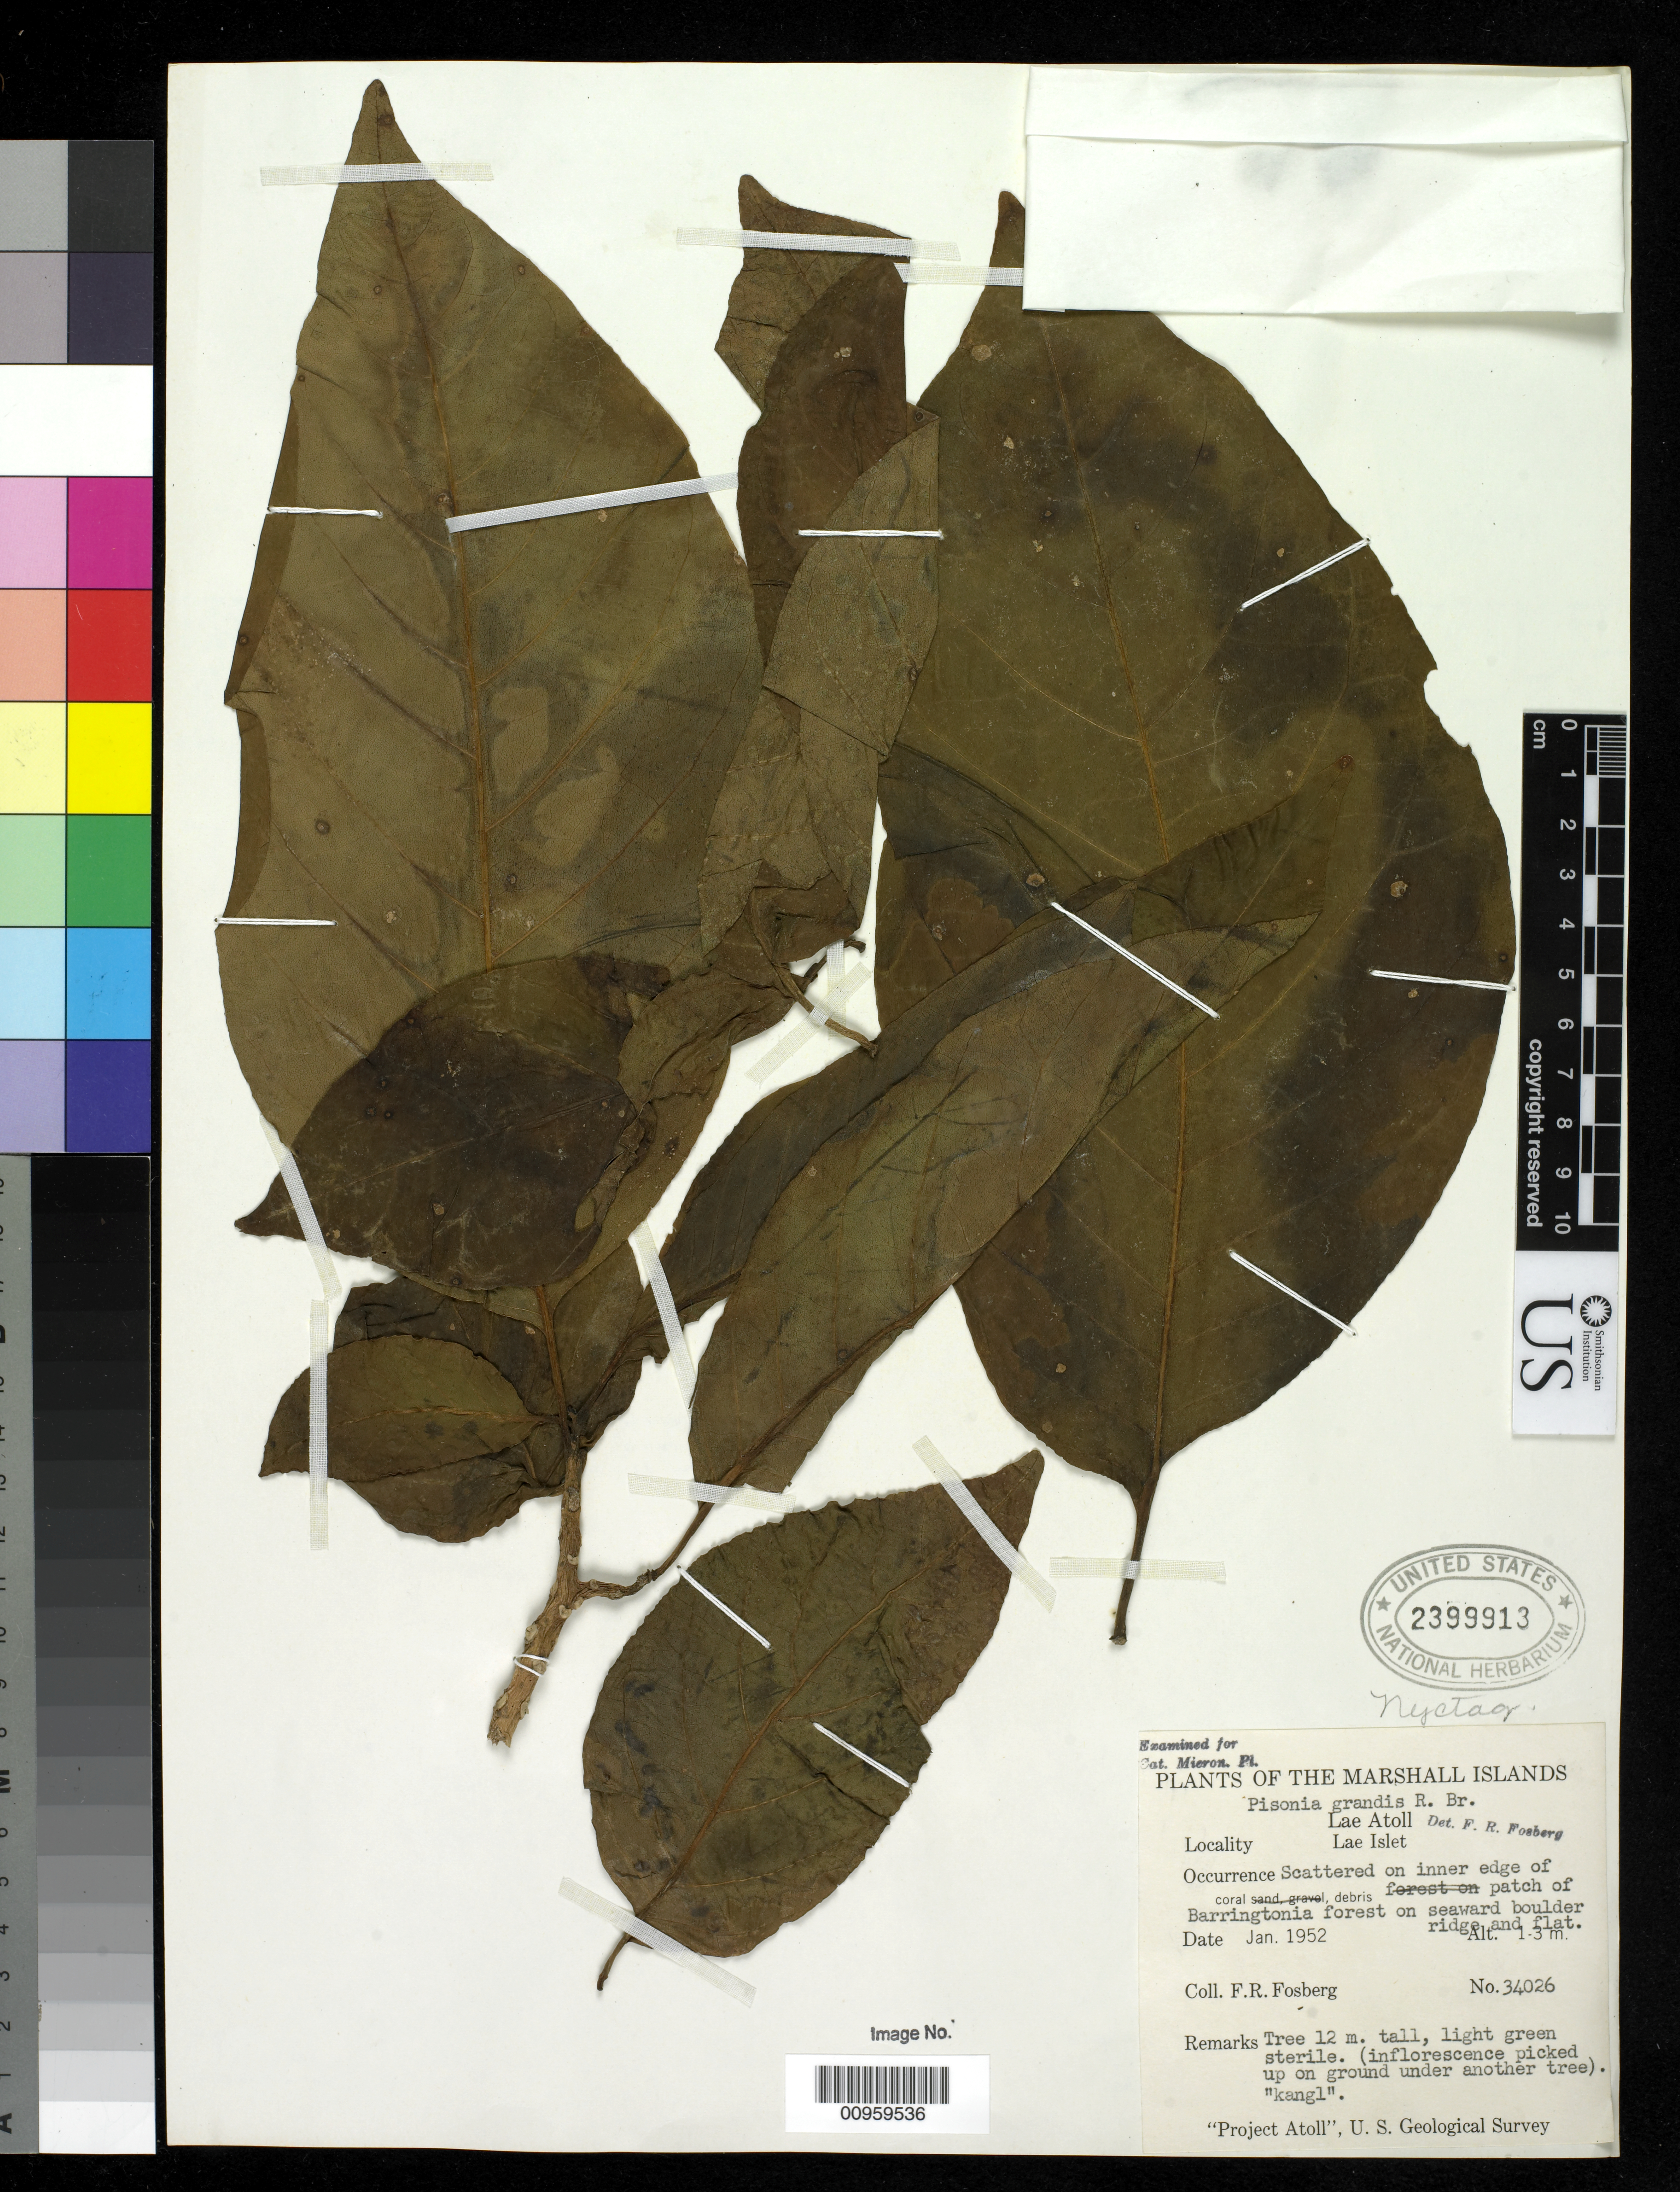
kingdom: Plantae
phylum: Tracheophyta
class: Magnoliopsida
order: Caryophyllales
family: Nyctaginaceae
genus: Pisonia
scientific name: Pisonia grandis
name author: R. Br.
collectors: F. R. Fosberg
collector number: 34026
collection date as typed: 08 Jun 1946 to 13 Jun 1946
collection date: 1946-06-08/1946-06-13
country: Northern Mariana Islands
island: Tinian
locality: Mt. Lasso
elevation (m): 150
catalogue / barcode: US 2399913